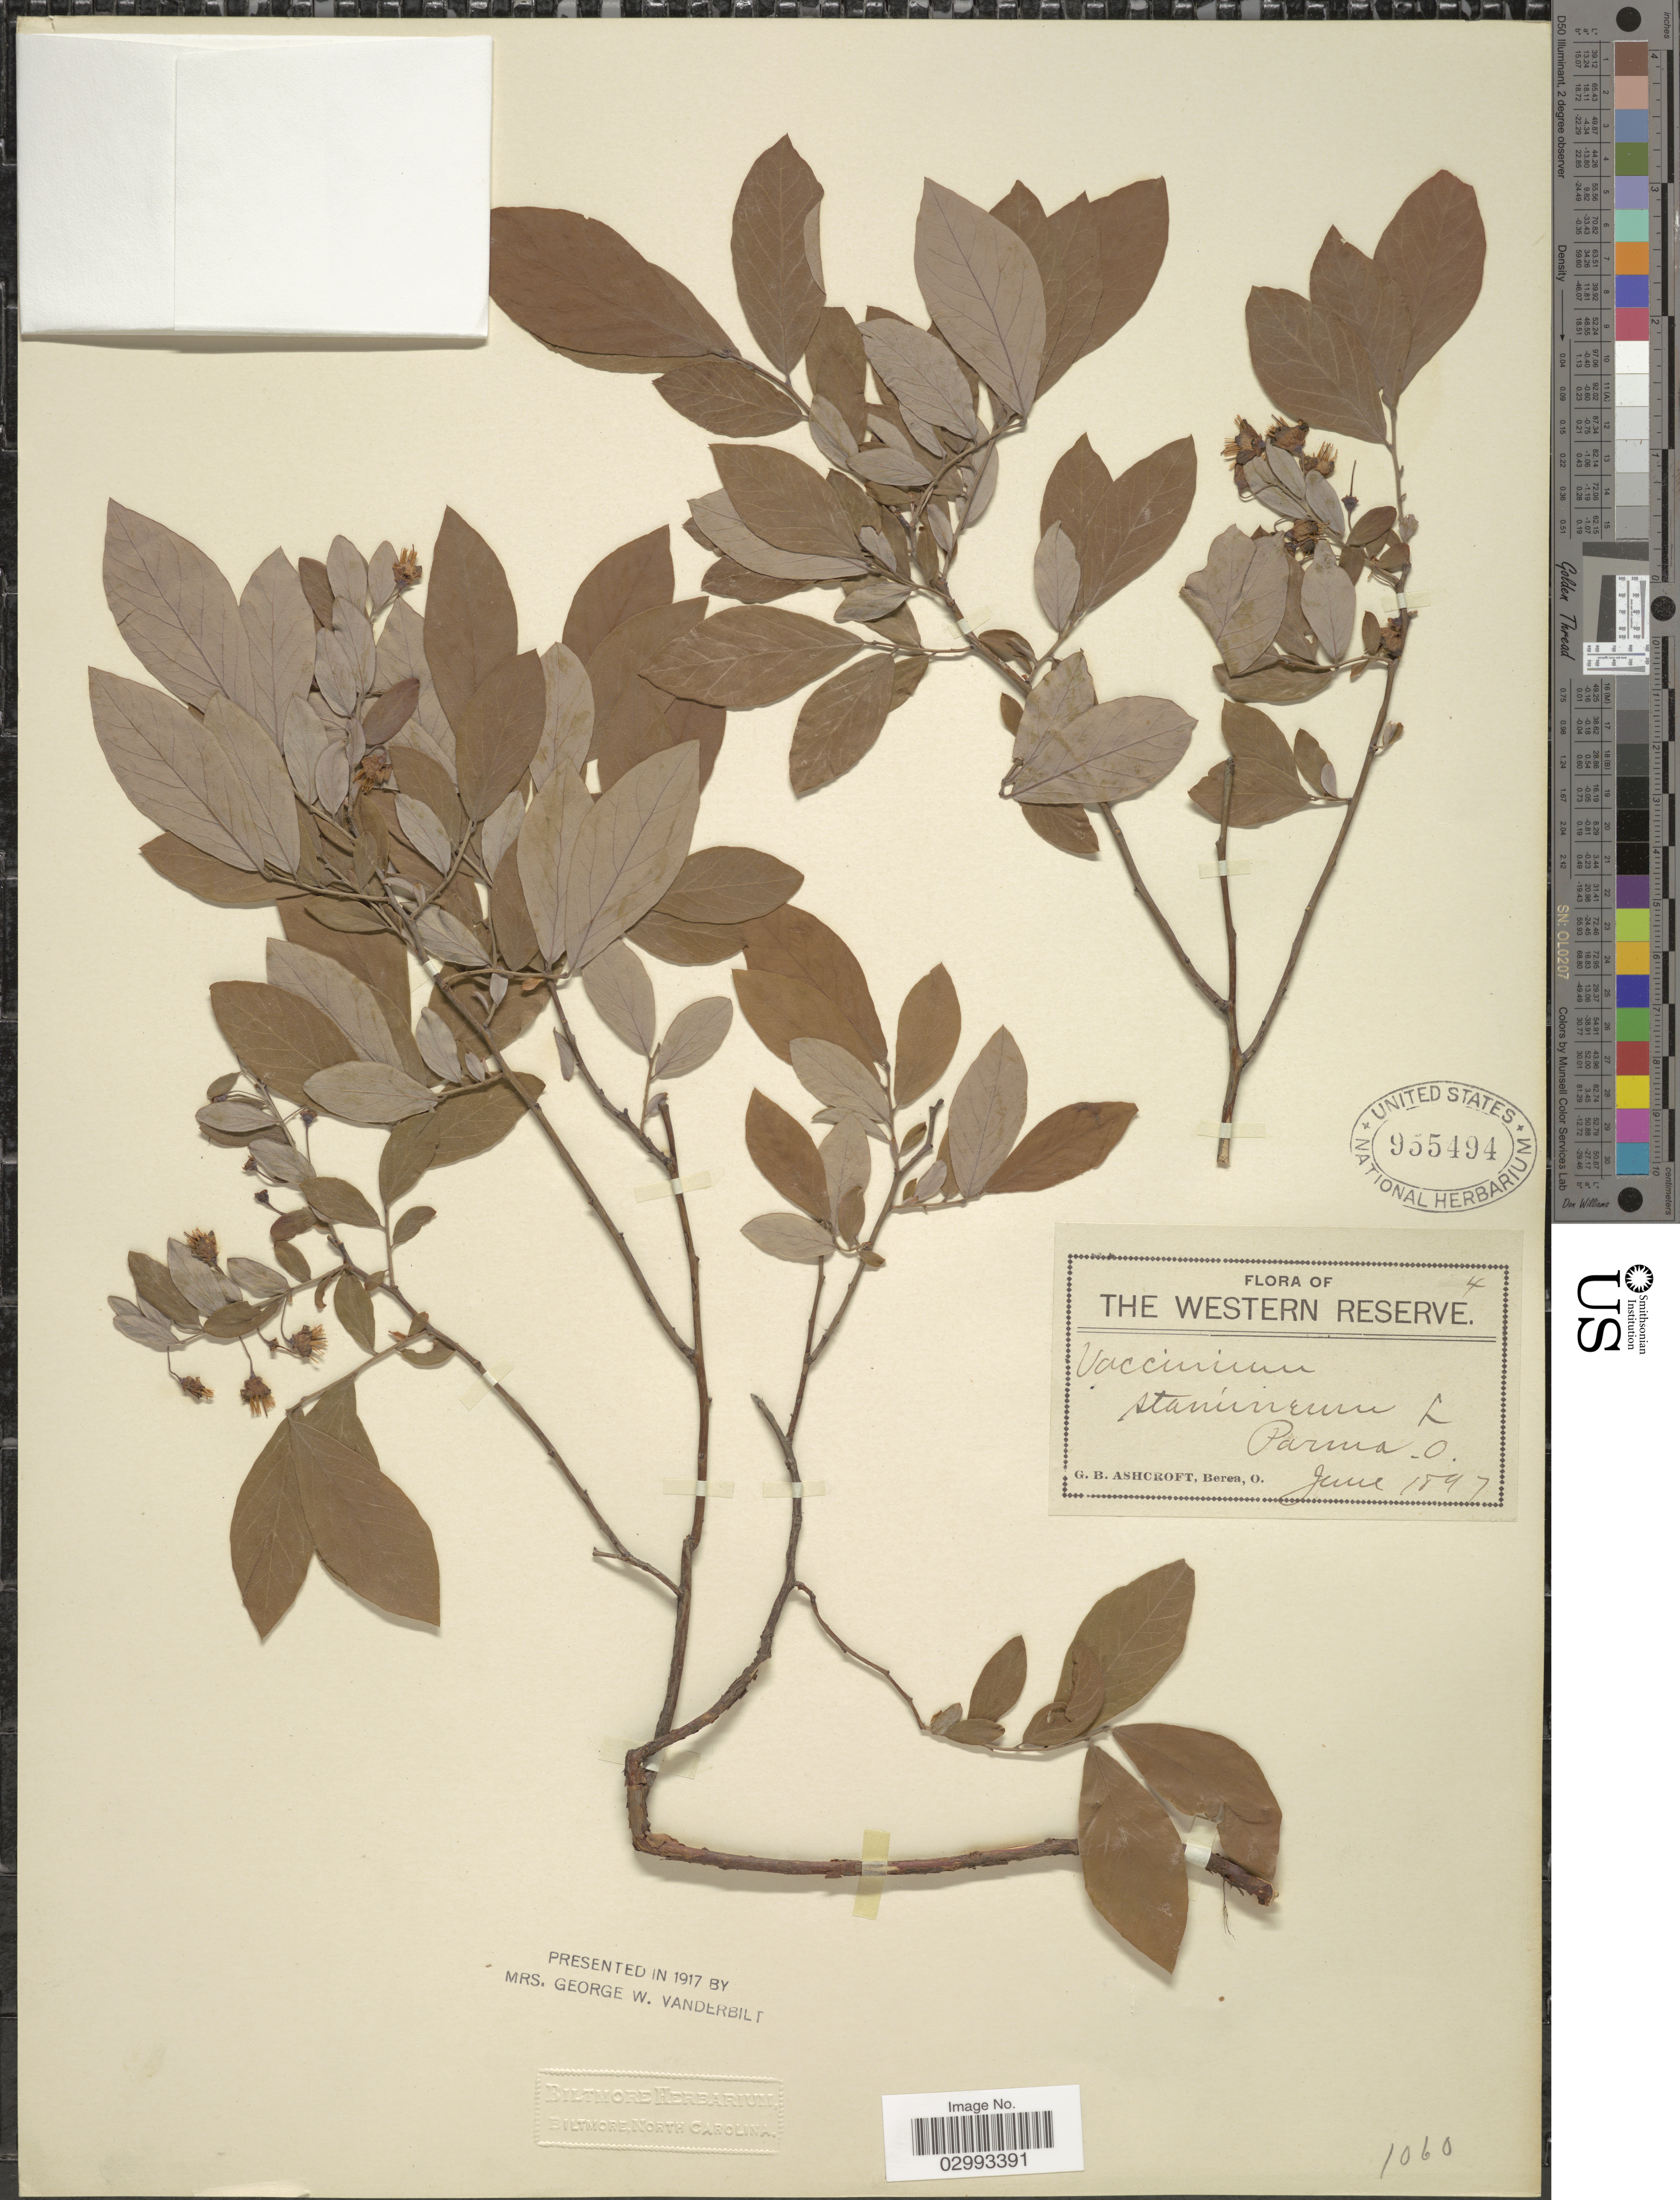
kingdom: Plantae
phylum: Tracheophyta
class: Magnoliopsida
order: Ericales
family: Ericaceae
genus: Polycodium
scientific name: Polycodium stamineum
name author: (L.) Greene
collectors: G. Ashcroft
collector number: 4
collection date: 1897-06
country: United States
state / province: Ohio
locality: The Western Reserve. Parma.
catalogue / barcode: US 955494